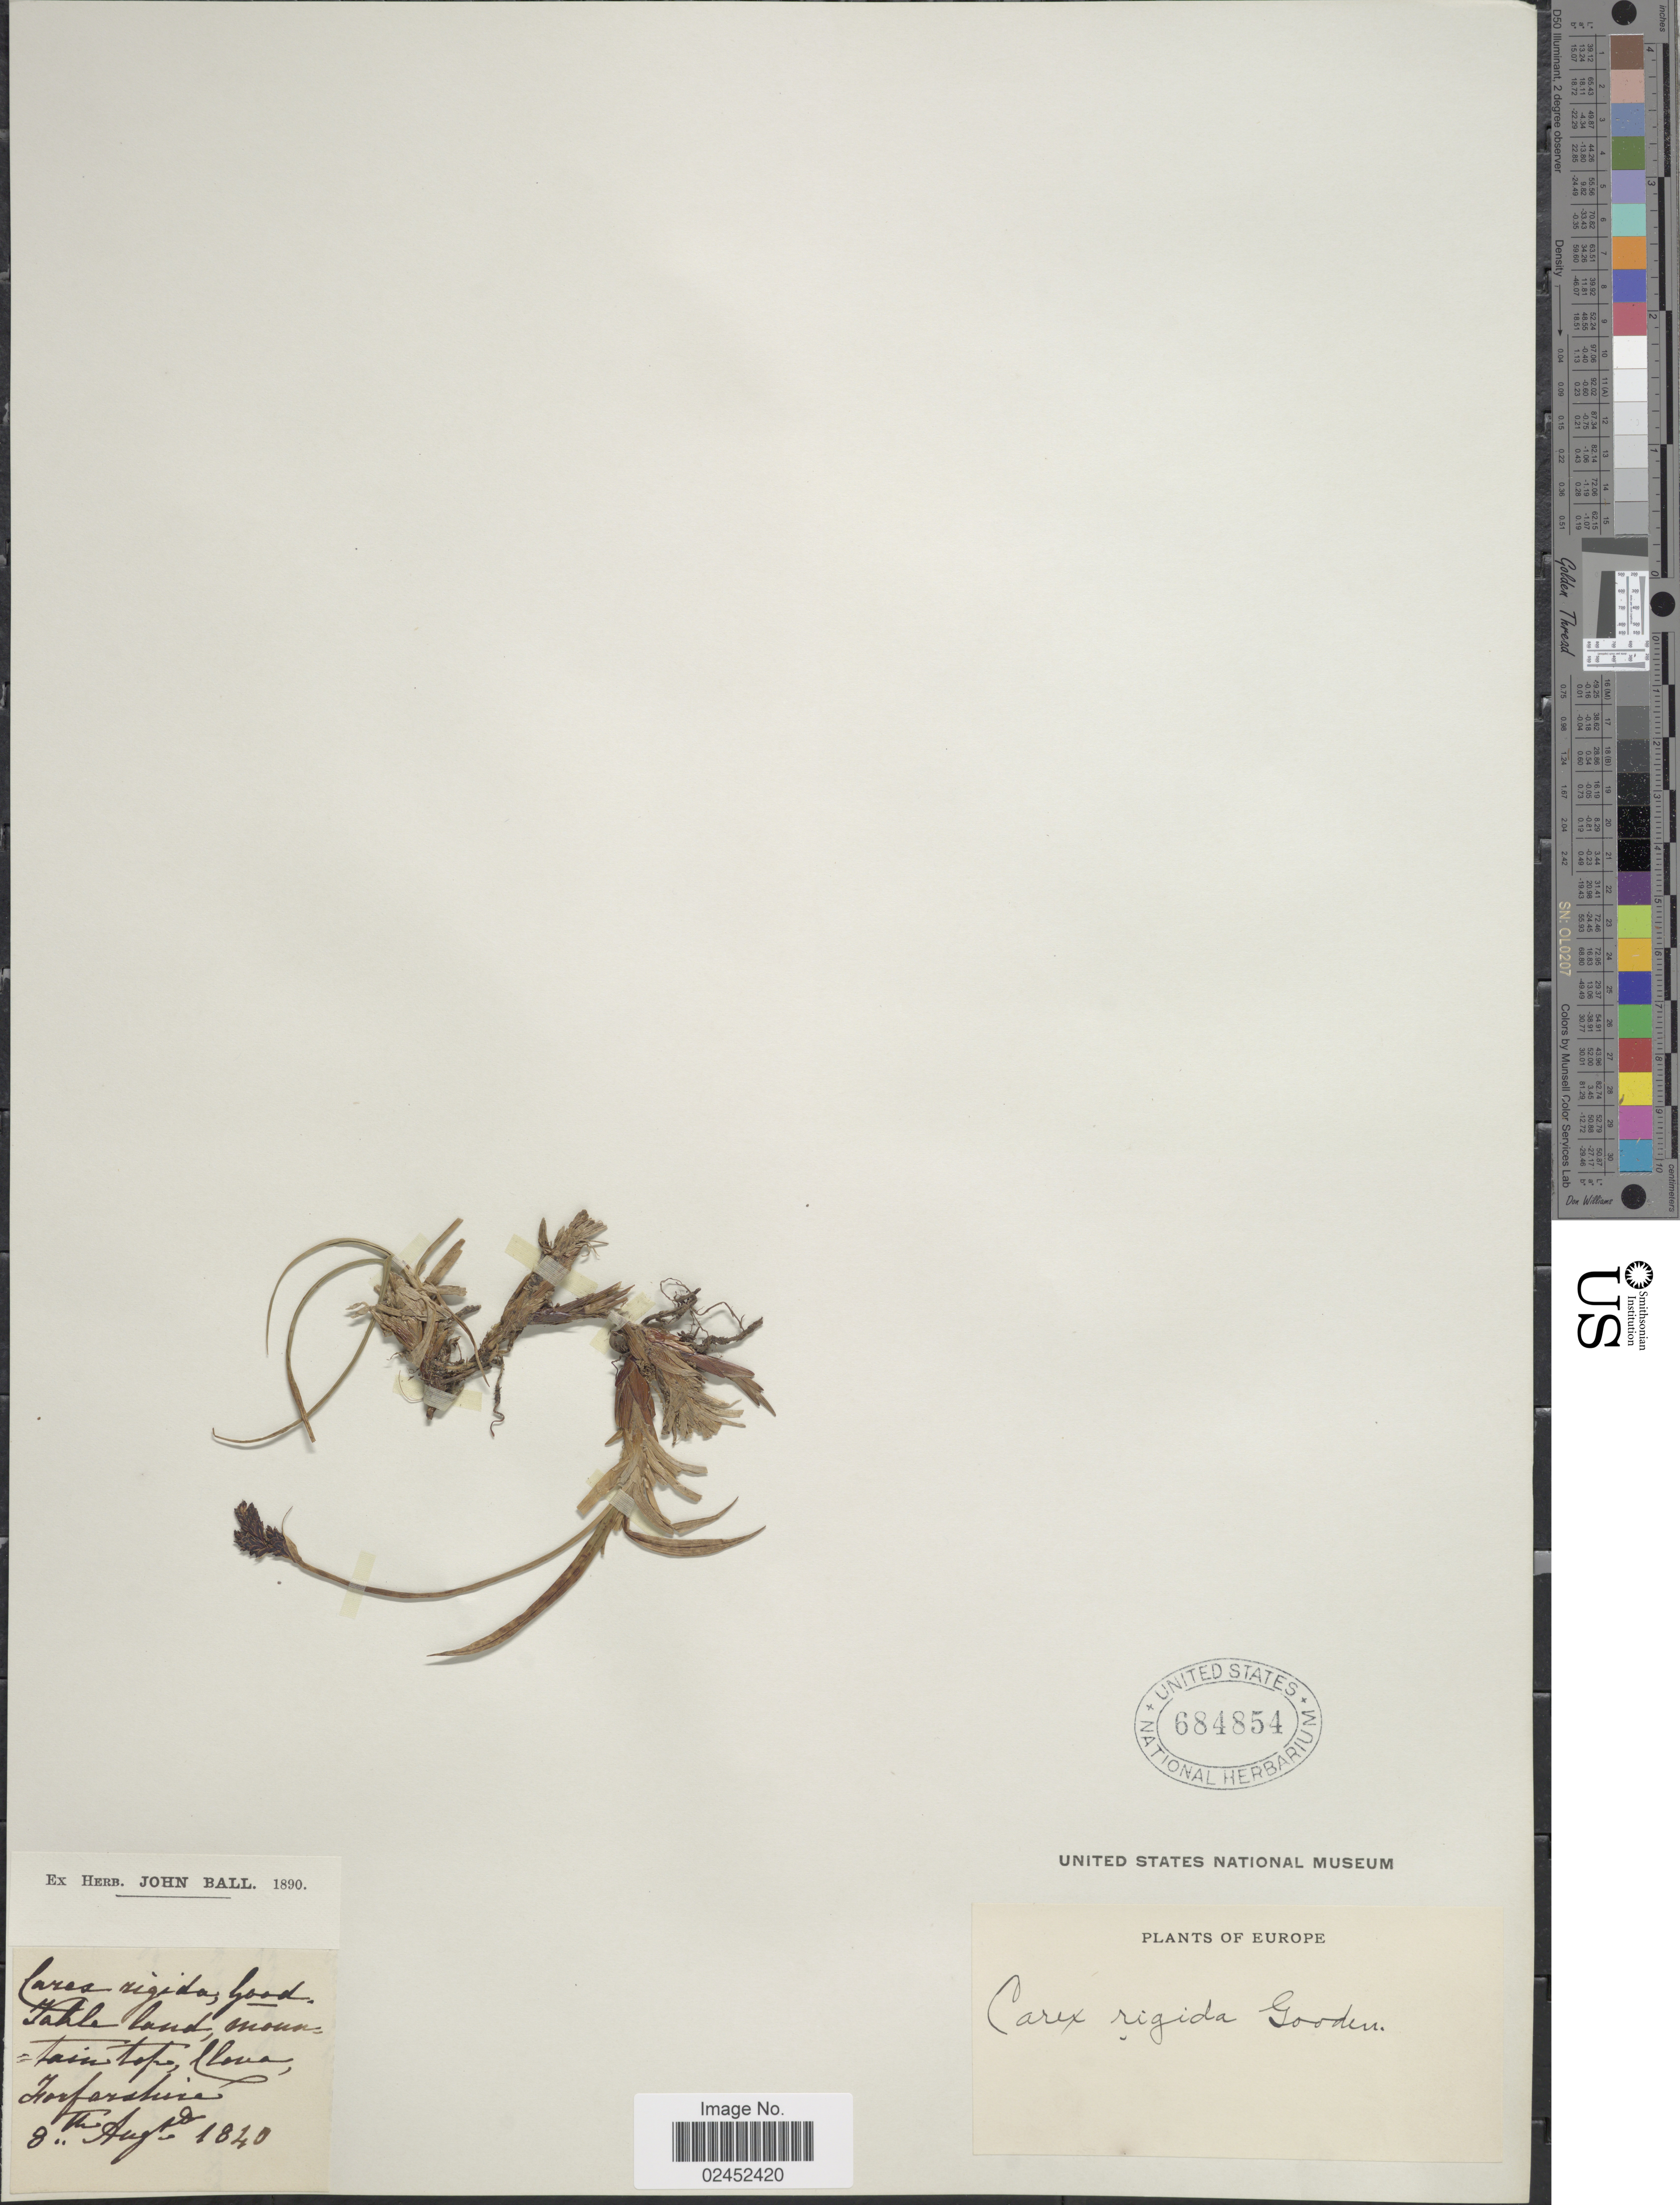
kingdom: Plantae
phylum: Tracheophyta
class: Liliopsida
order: Poales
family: Cyperaceae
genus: Carex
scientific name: Carex dacica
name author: Heuff.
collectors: ex herb. John Ball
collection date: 1840-08-08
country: United Kingdom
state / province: Scotland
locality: Europe. Thale land, mountain tops, Clova, Forfarshire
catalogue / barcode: US 684854